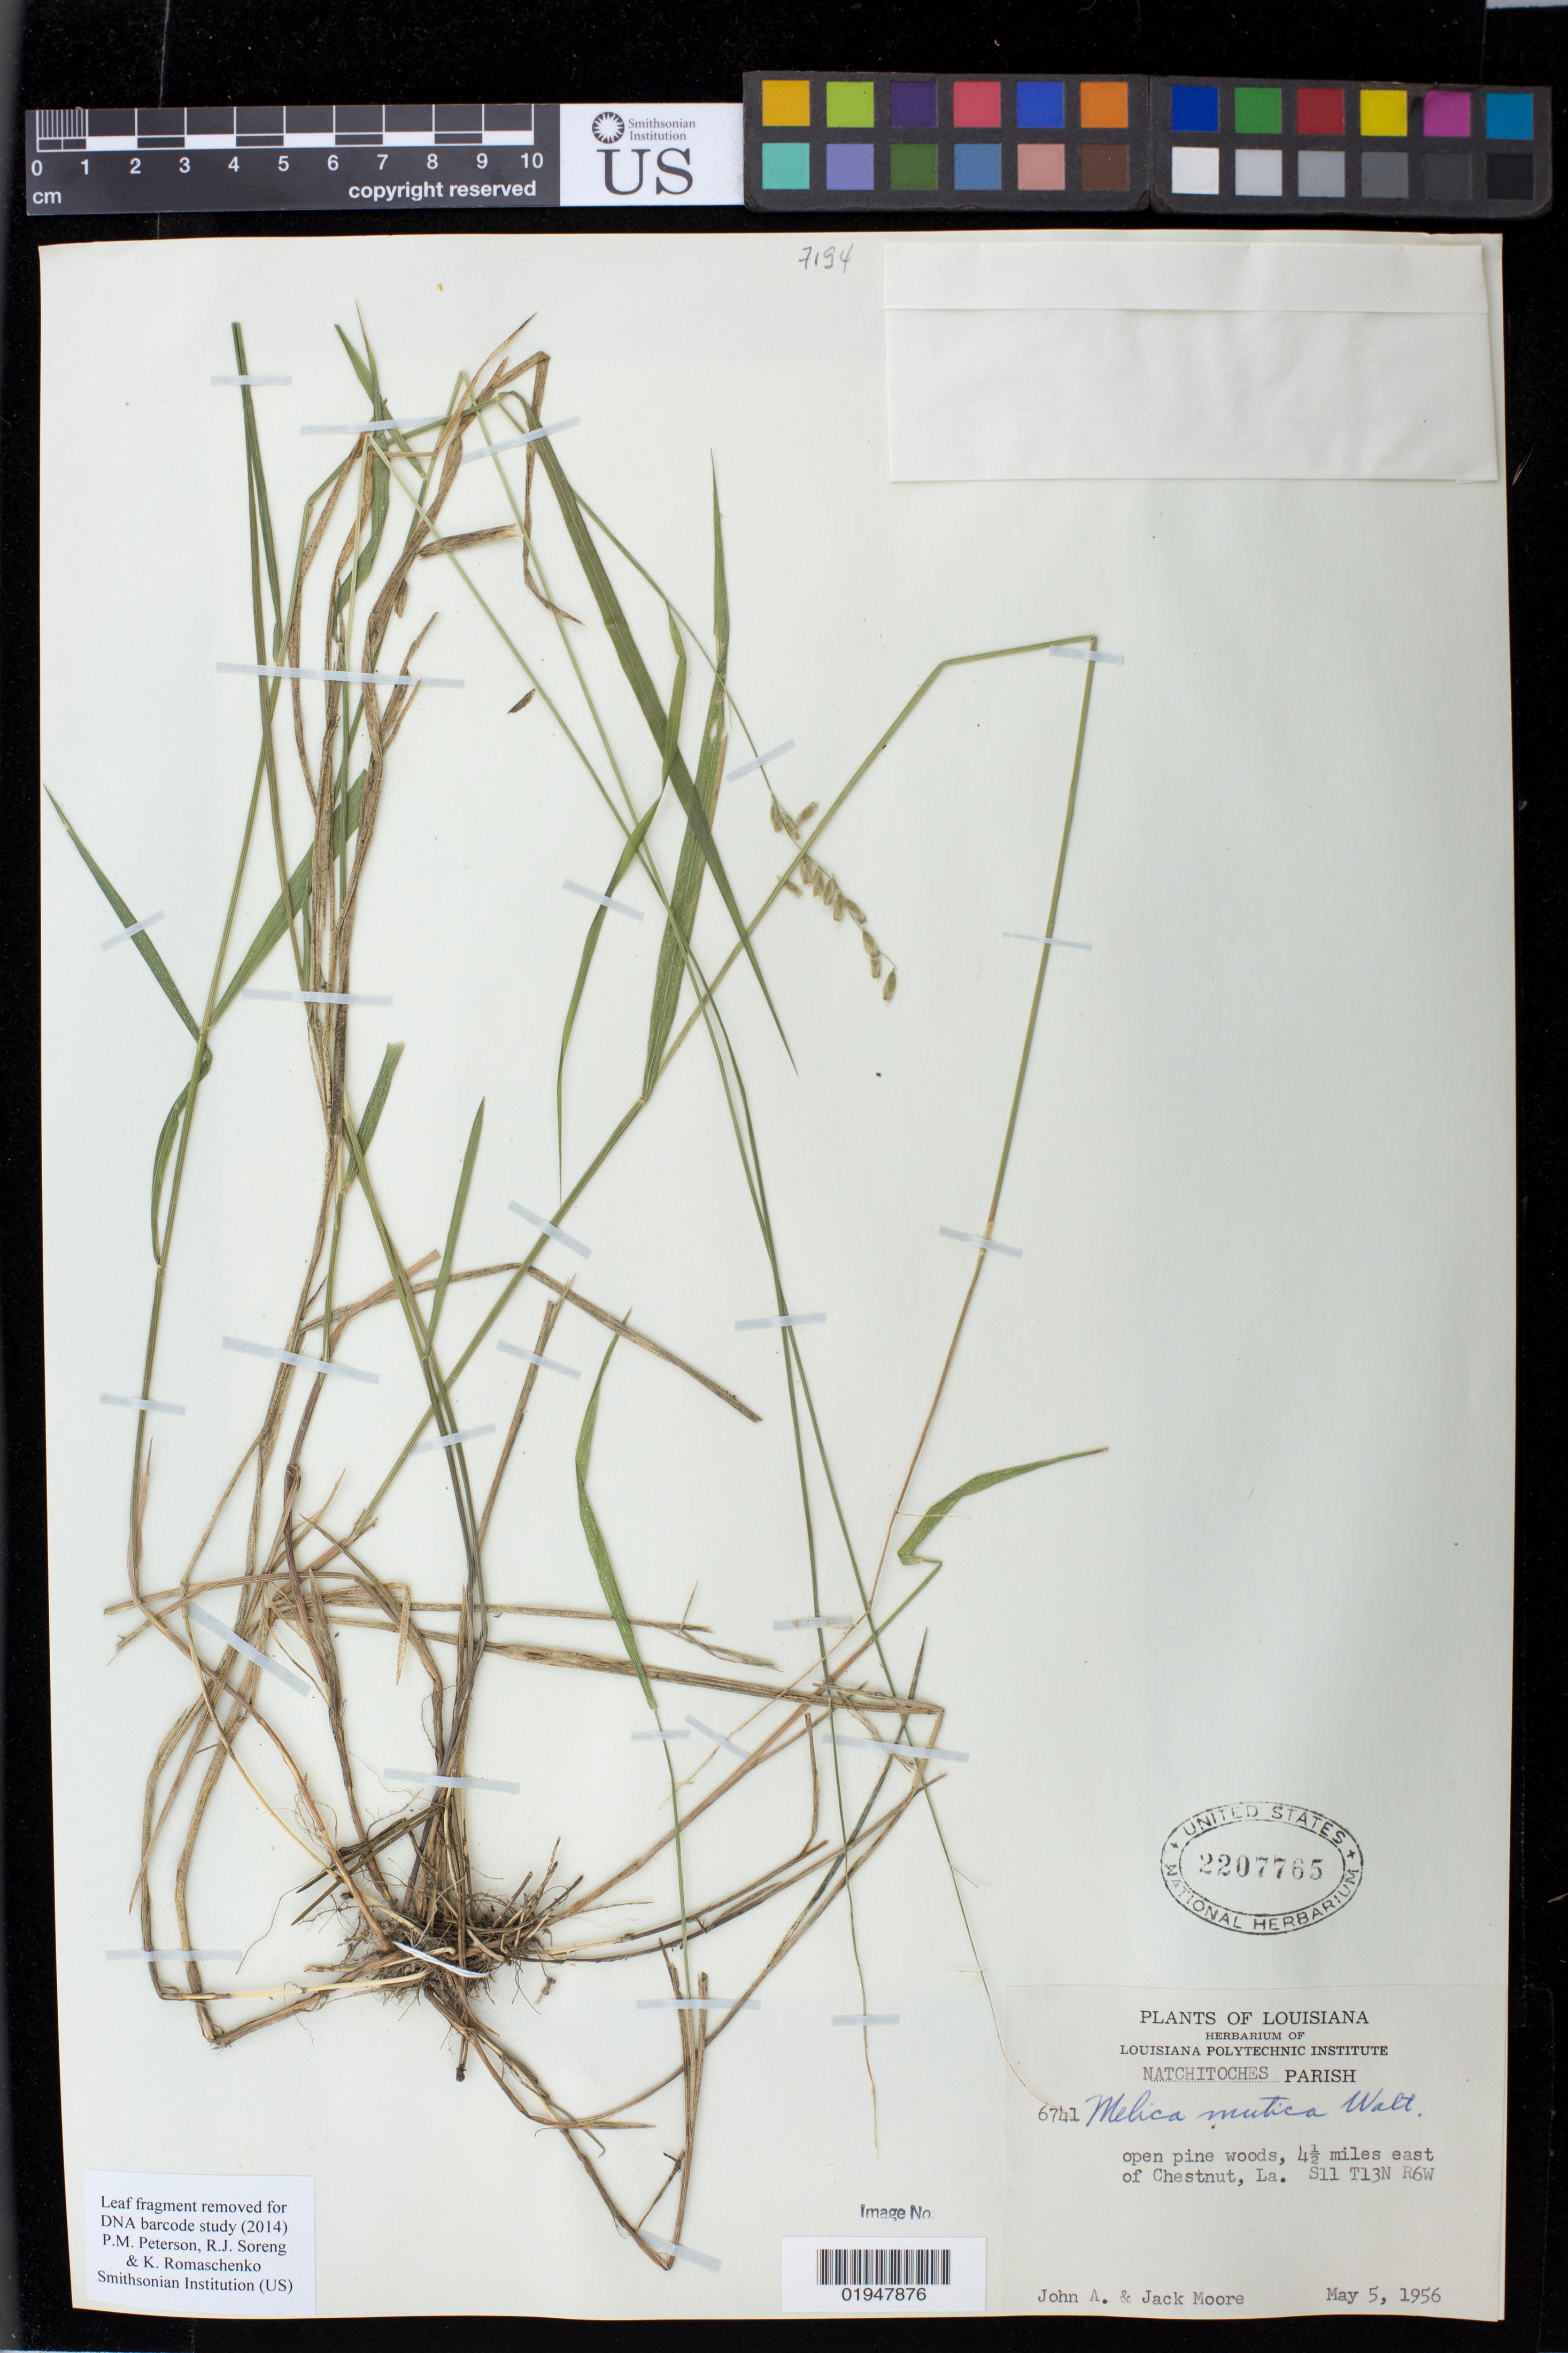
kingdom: Plantae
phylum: Tracheophyta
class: Liliopsida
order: Poales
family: Poaceae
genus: Melica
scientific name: Melica mutica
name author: Walter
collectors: J. A. Moore & J. Moore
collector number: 6741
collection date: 1956-05-05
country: United States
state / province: Louisiana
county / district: Natchitoches Parish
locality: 4.5 miles east of Chestnut, La.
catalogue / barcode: US 2207765